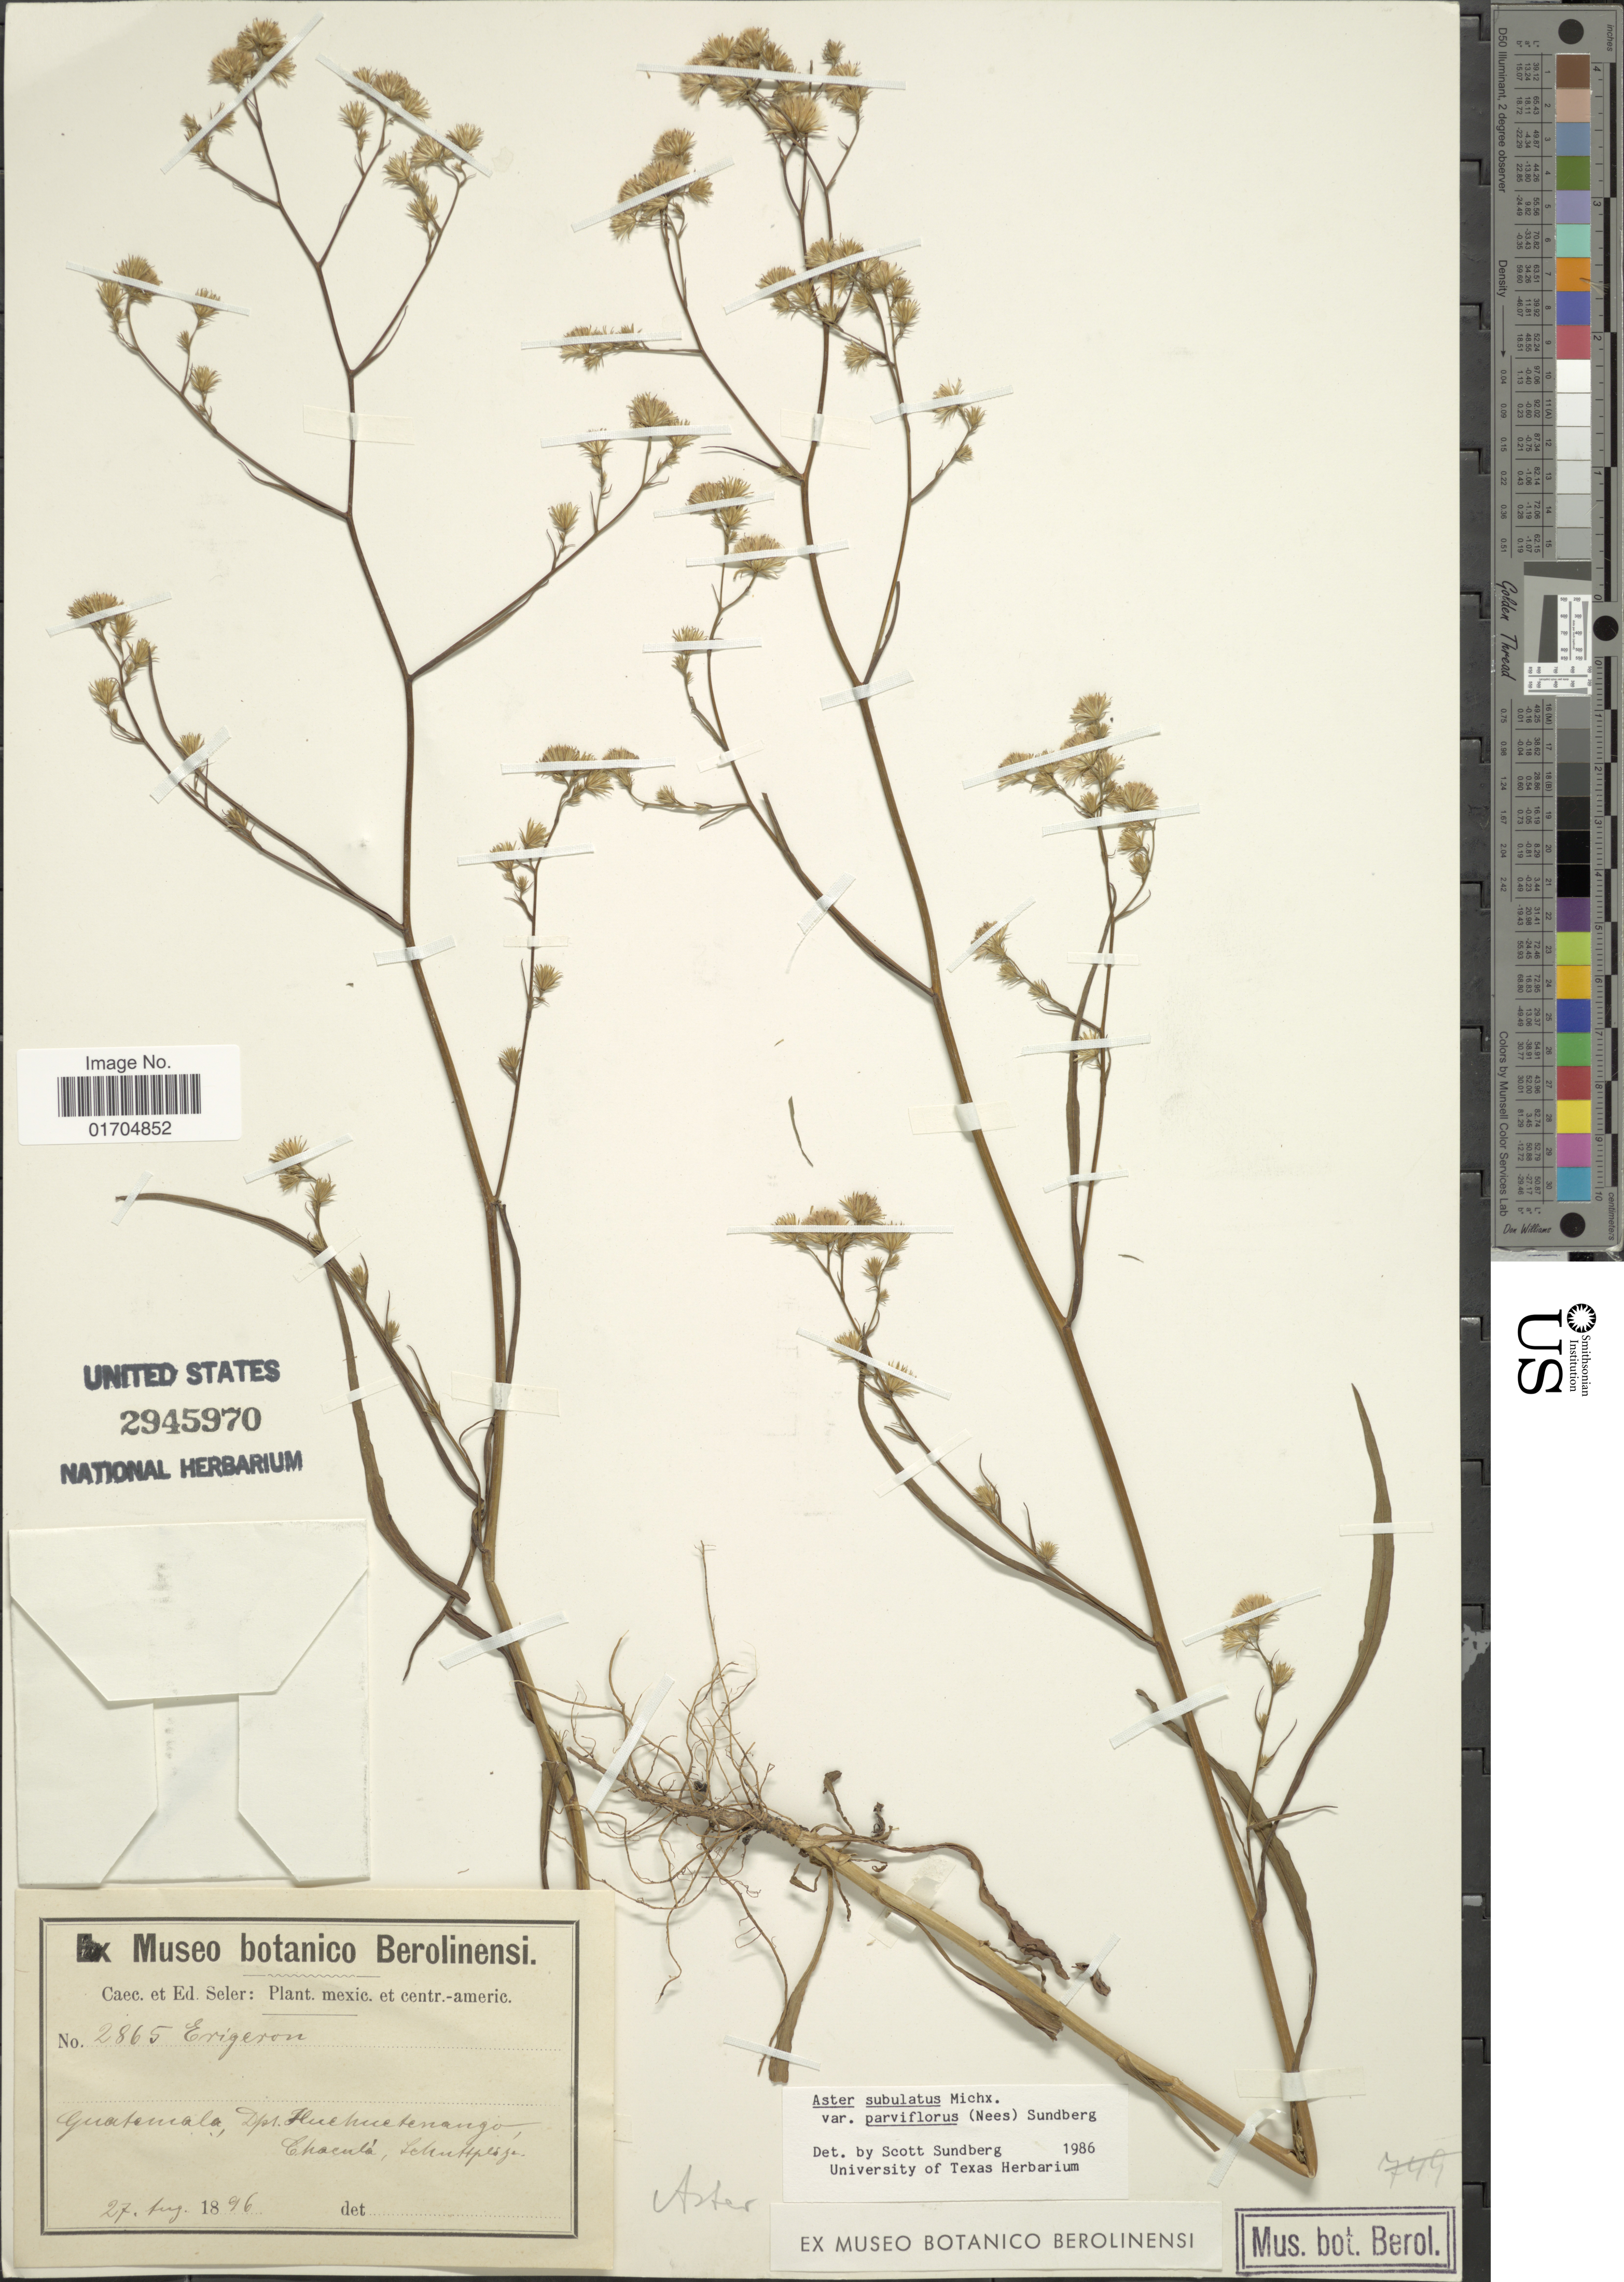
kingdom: Plantae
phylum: Tracheophyta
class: Magnoliopsida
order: Asterales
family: Asteraceae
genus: Symphyotrichum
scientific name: Symphyotrichum subulatum var. parviflorum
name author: (Nees) S.D. Sundb.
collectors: ex Caec. et Ed Seler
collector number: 2865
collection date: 1896-08-27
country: Guatemala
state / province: Huehuetenango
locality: Chaculá, Schuftpesje, mexic. et centr.-americ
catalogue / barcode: US 2945970